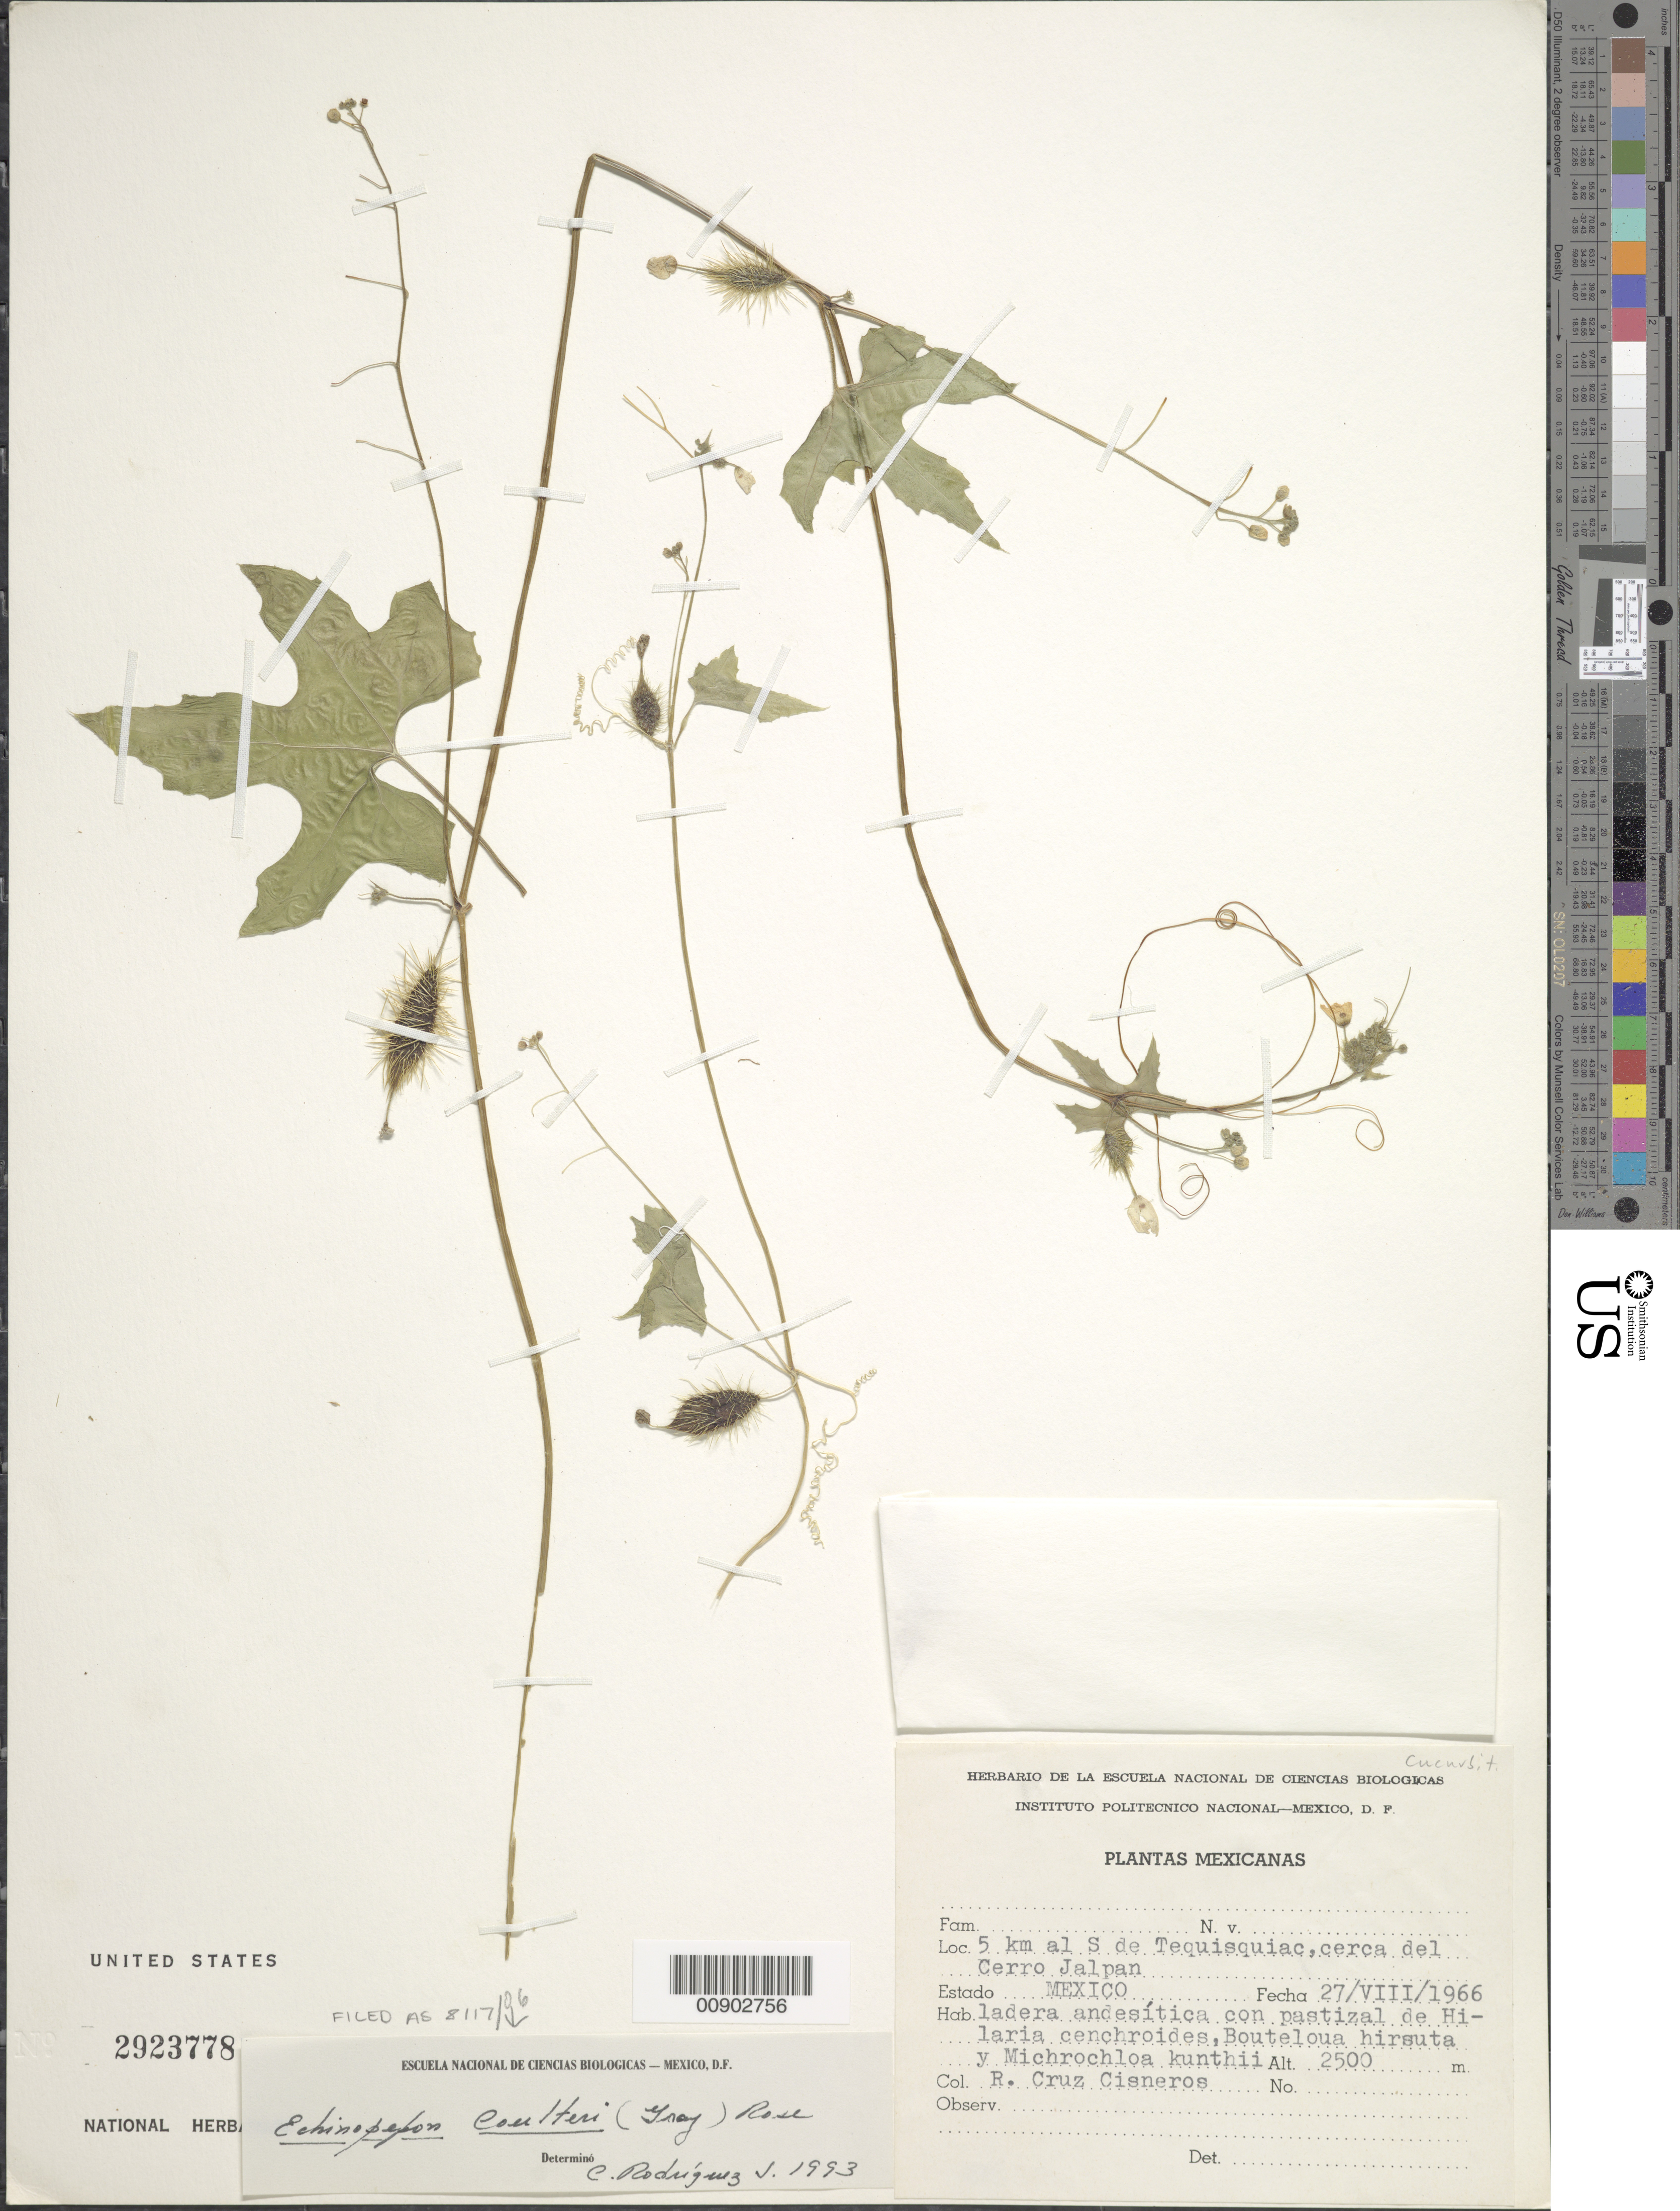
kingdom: Plantae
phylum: Tracheophyta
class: Magnoliopsida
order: Cucurbitales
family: Cucurbitaceae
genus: Echinopepon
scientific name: Echinopepon coulteri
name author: (A. Gray) Rose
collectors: R. Cruz-C.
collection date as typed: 27 Aug 1966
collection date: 1966-08-27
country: Mexico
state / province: México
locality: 5 km al S de Tequisquiac, cerca del Cerro Jalpan, Edo. de México.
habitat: Ladera andesítica con pastizal de Hilaria cenchroides, Bouteloua hirsuta y Michrochloa kunthii.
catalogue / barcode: US 2923778